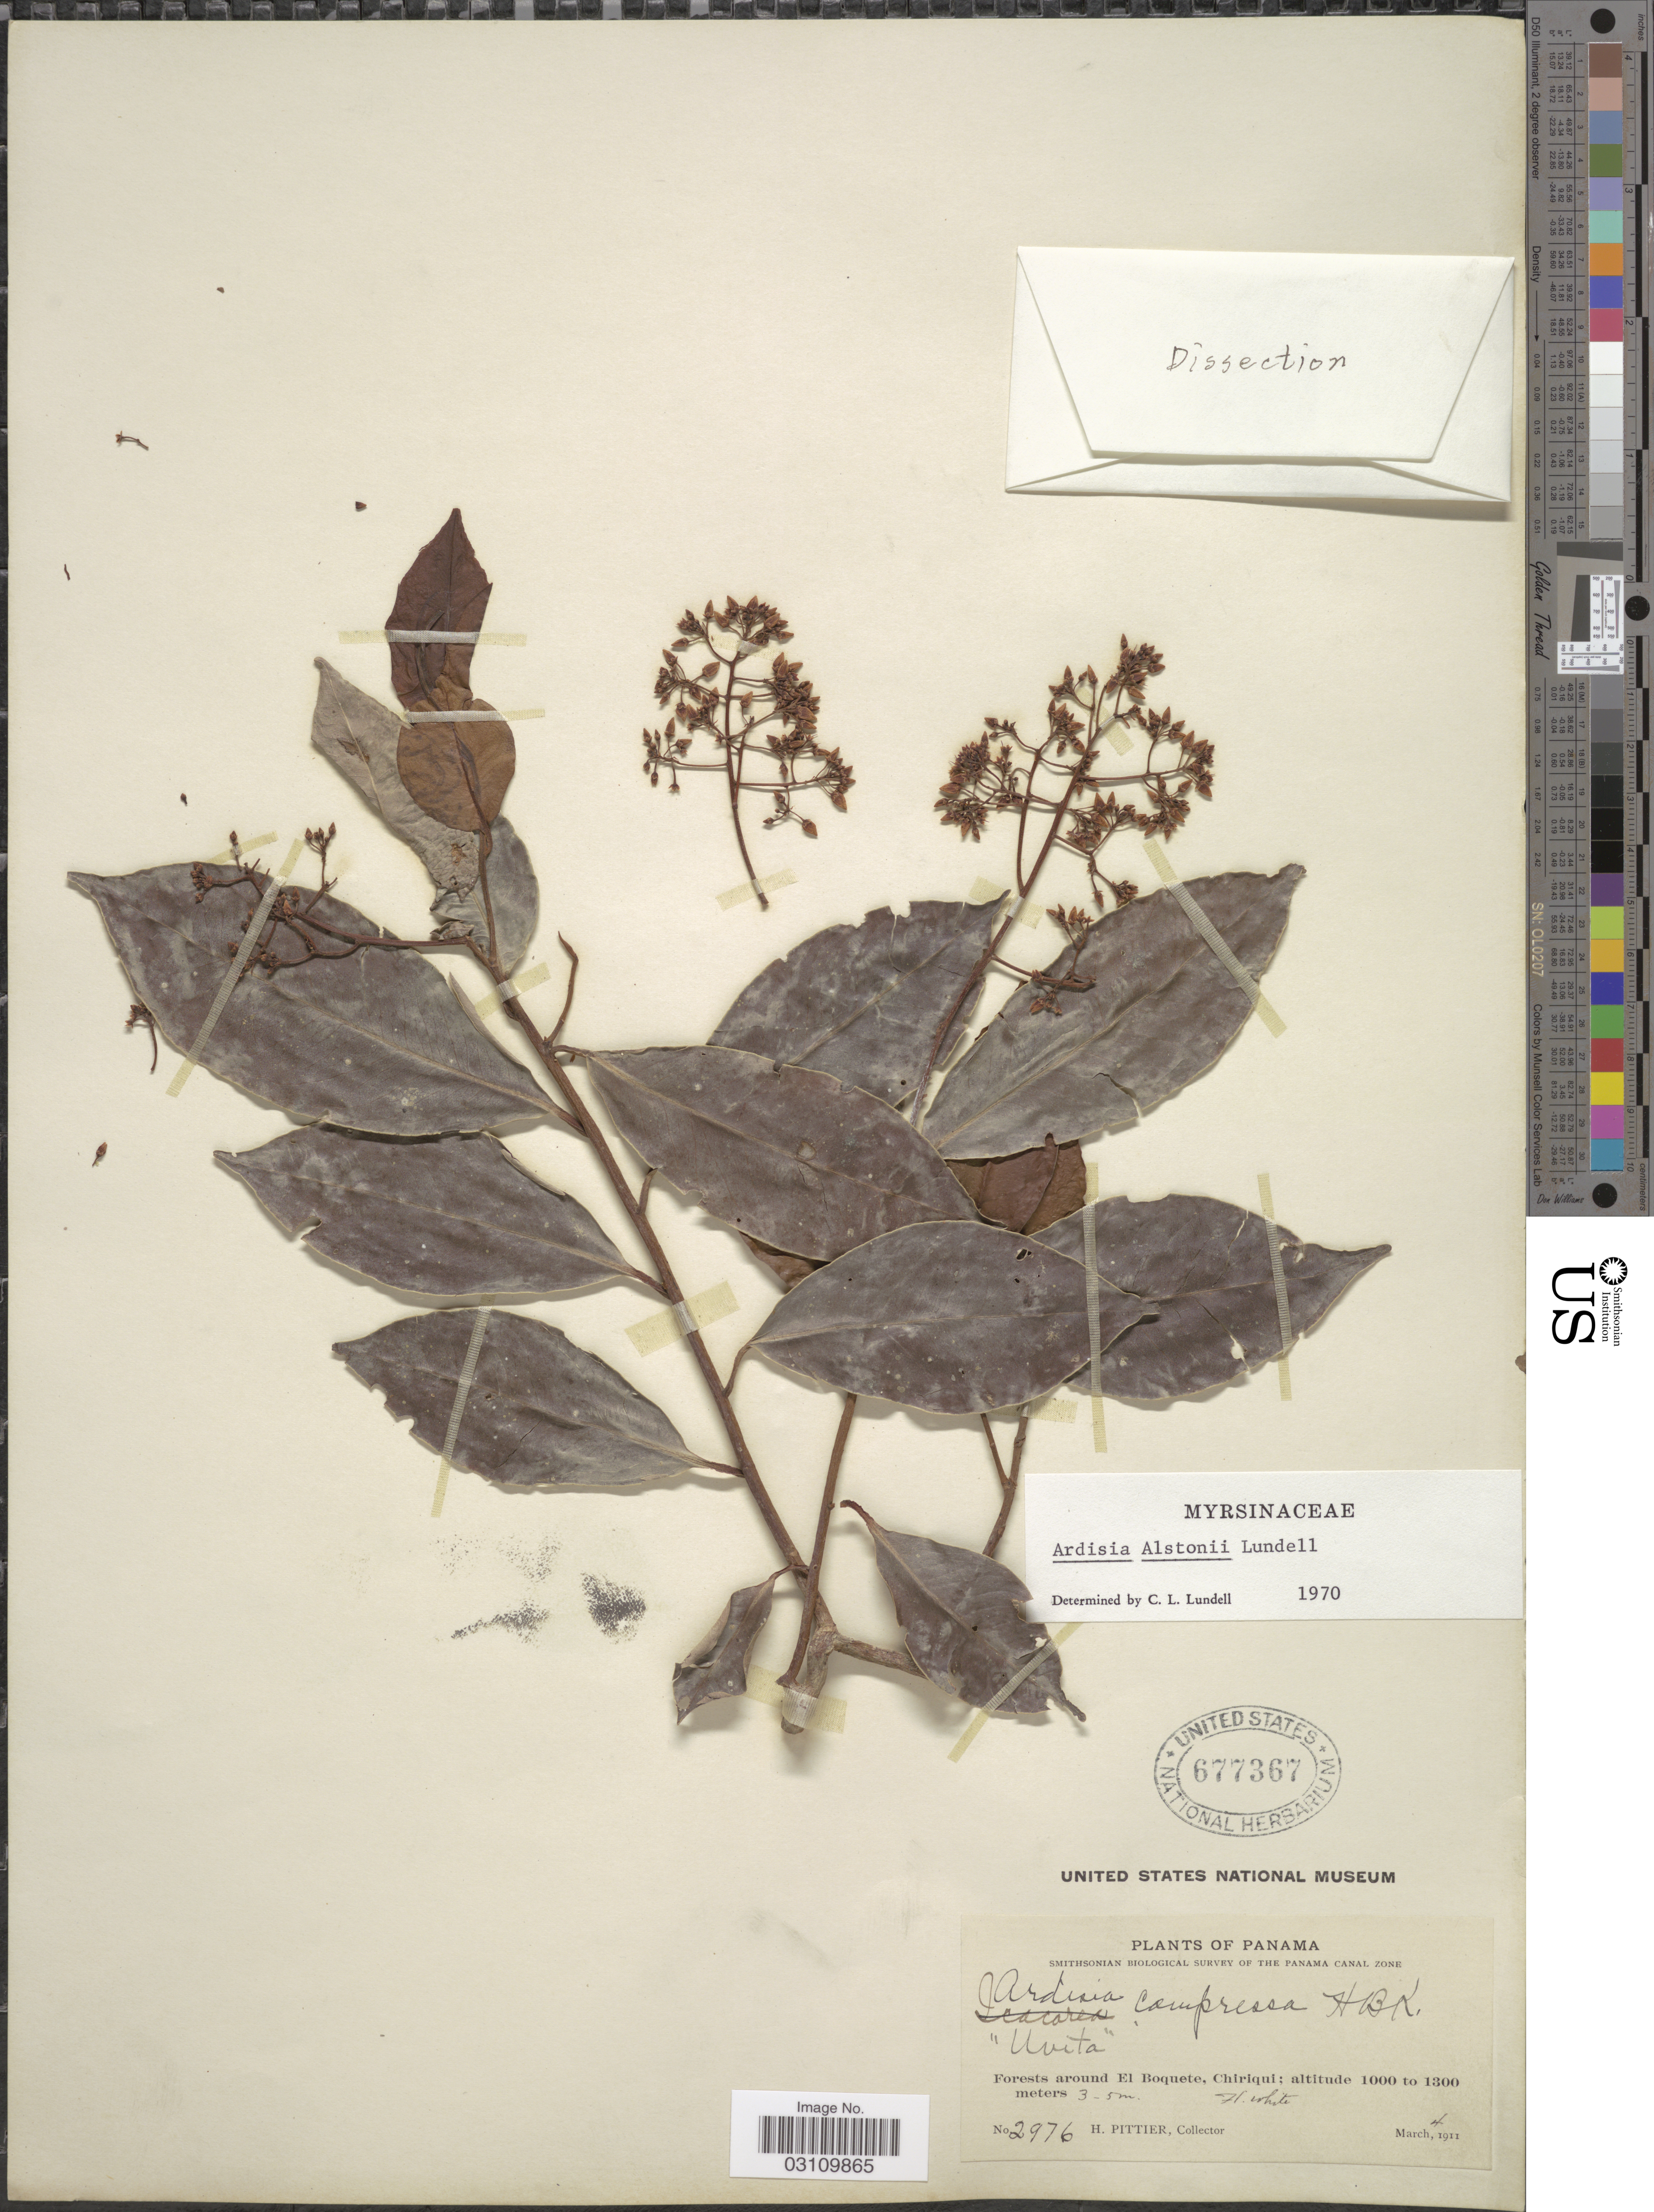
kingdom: Plantae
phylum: Tracheophyta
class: Magnoliopsida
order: Ericales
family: Primulaceae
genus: Ardisia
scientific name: Ardisia alstonii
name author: Lundell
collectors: H. F. Pittier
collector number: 2976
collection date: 1911-03-04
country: Panama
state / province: Chiriqui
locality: Forests around El Boquete.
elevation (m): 1000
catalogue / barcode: US 677367